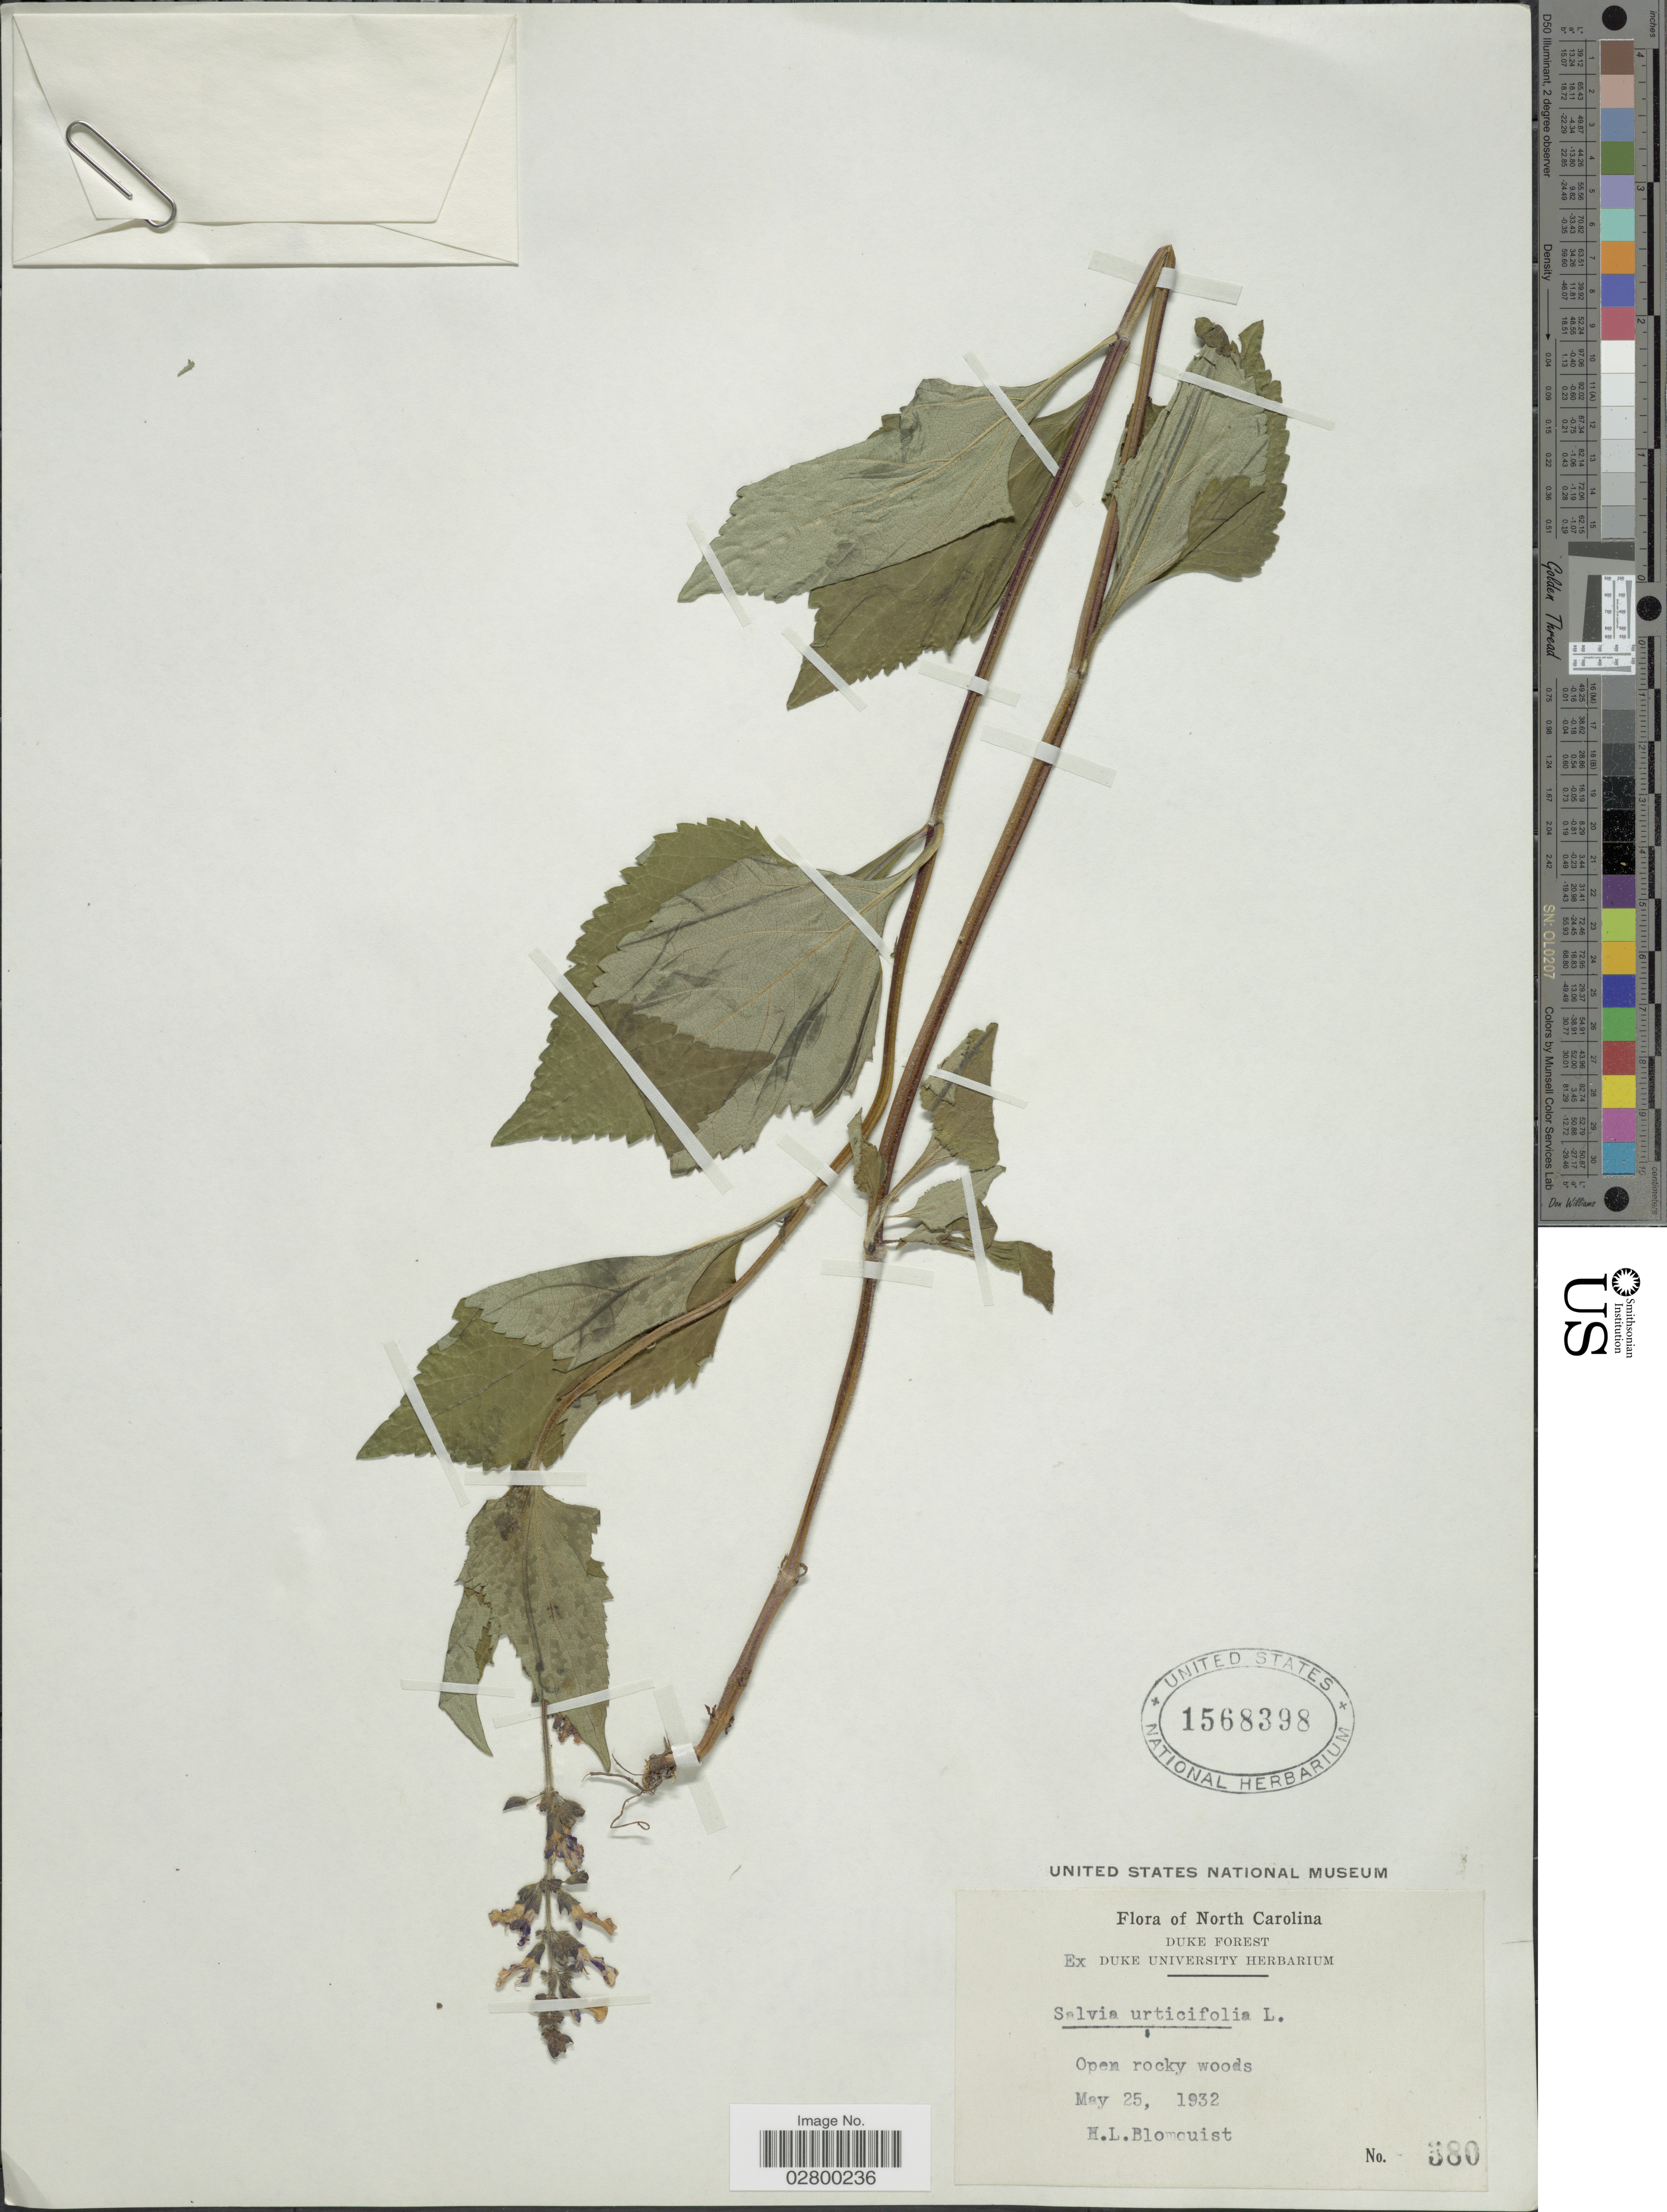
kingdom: Plantae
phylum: Tracheophyta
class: Magnoliopsida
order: Lamiales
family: Lamiaceae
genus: Salvia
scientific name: Salvia urticifolia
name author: L.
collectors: H. Blomquist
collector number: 380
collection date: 1932-05-25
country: United States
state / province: North Carolina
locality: Open rocky woods.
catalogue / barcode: US 1568398